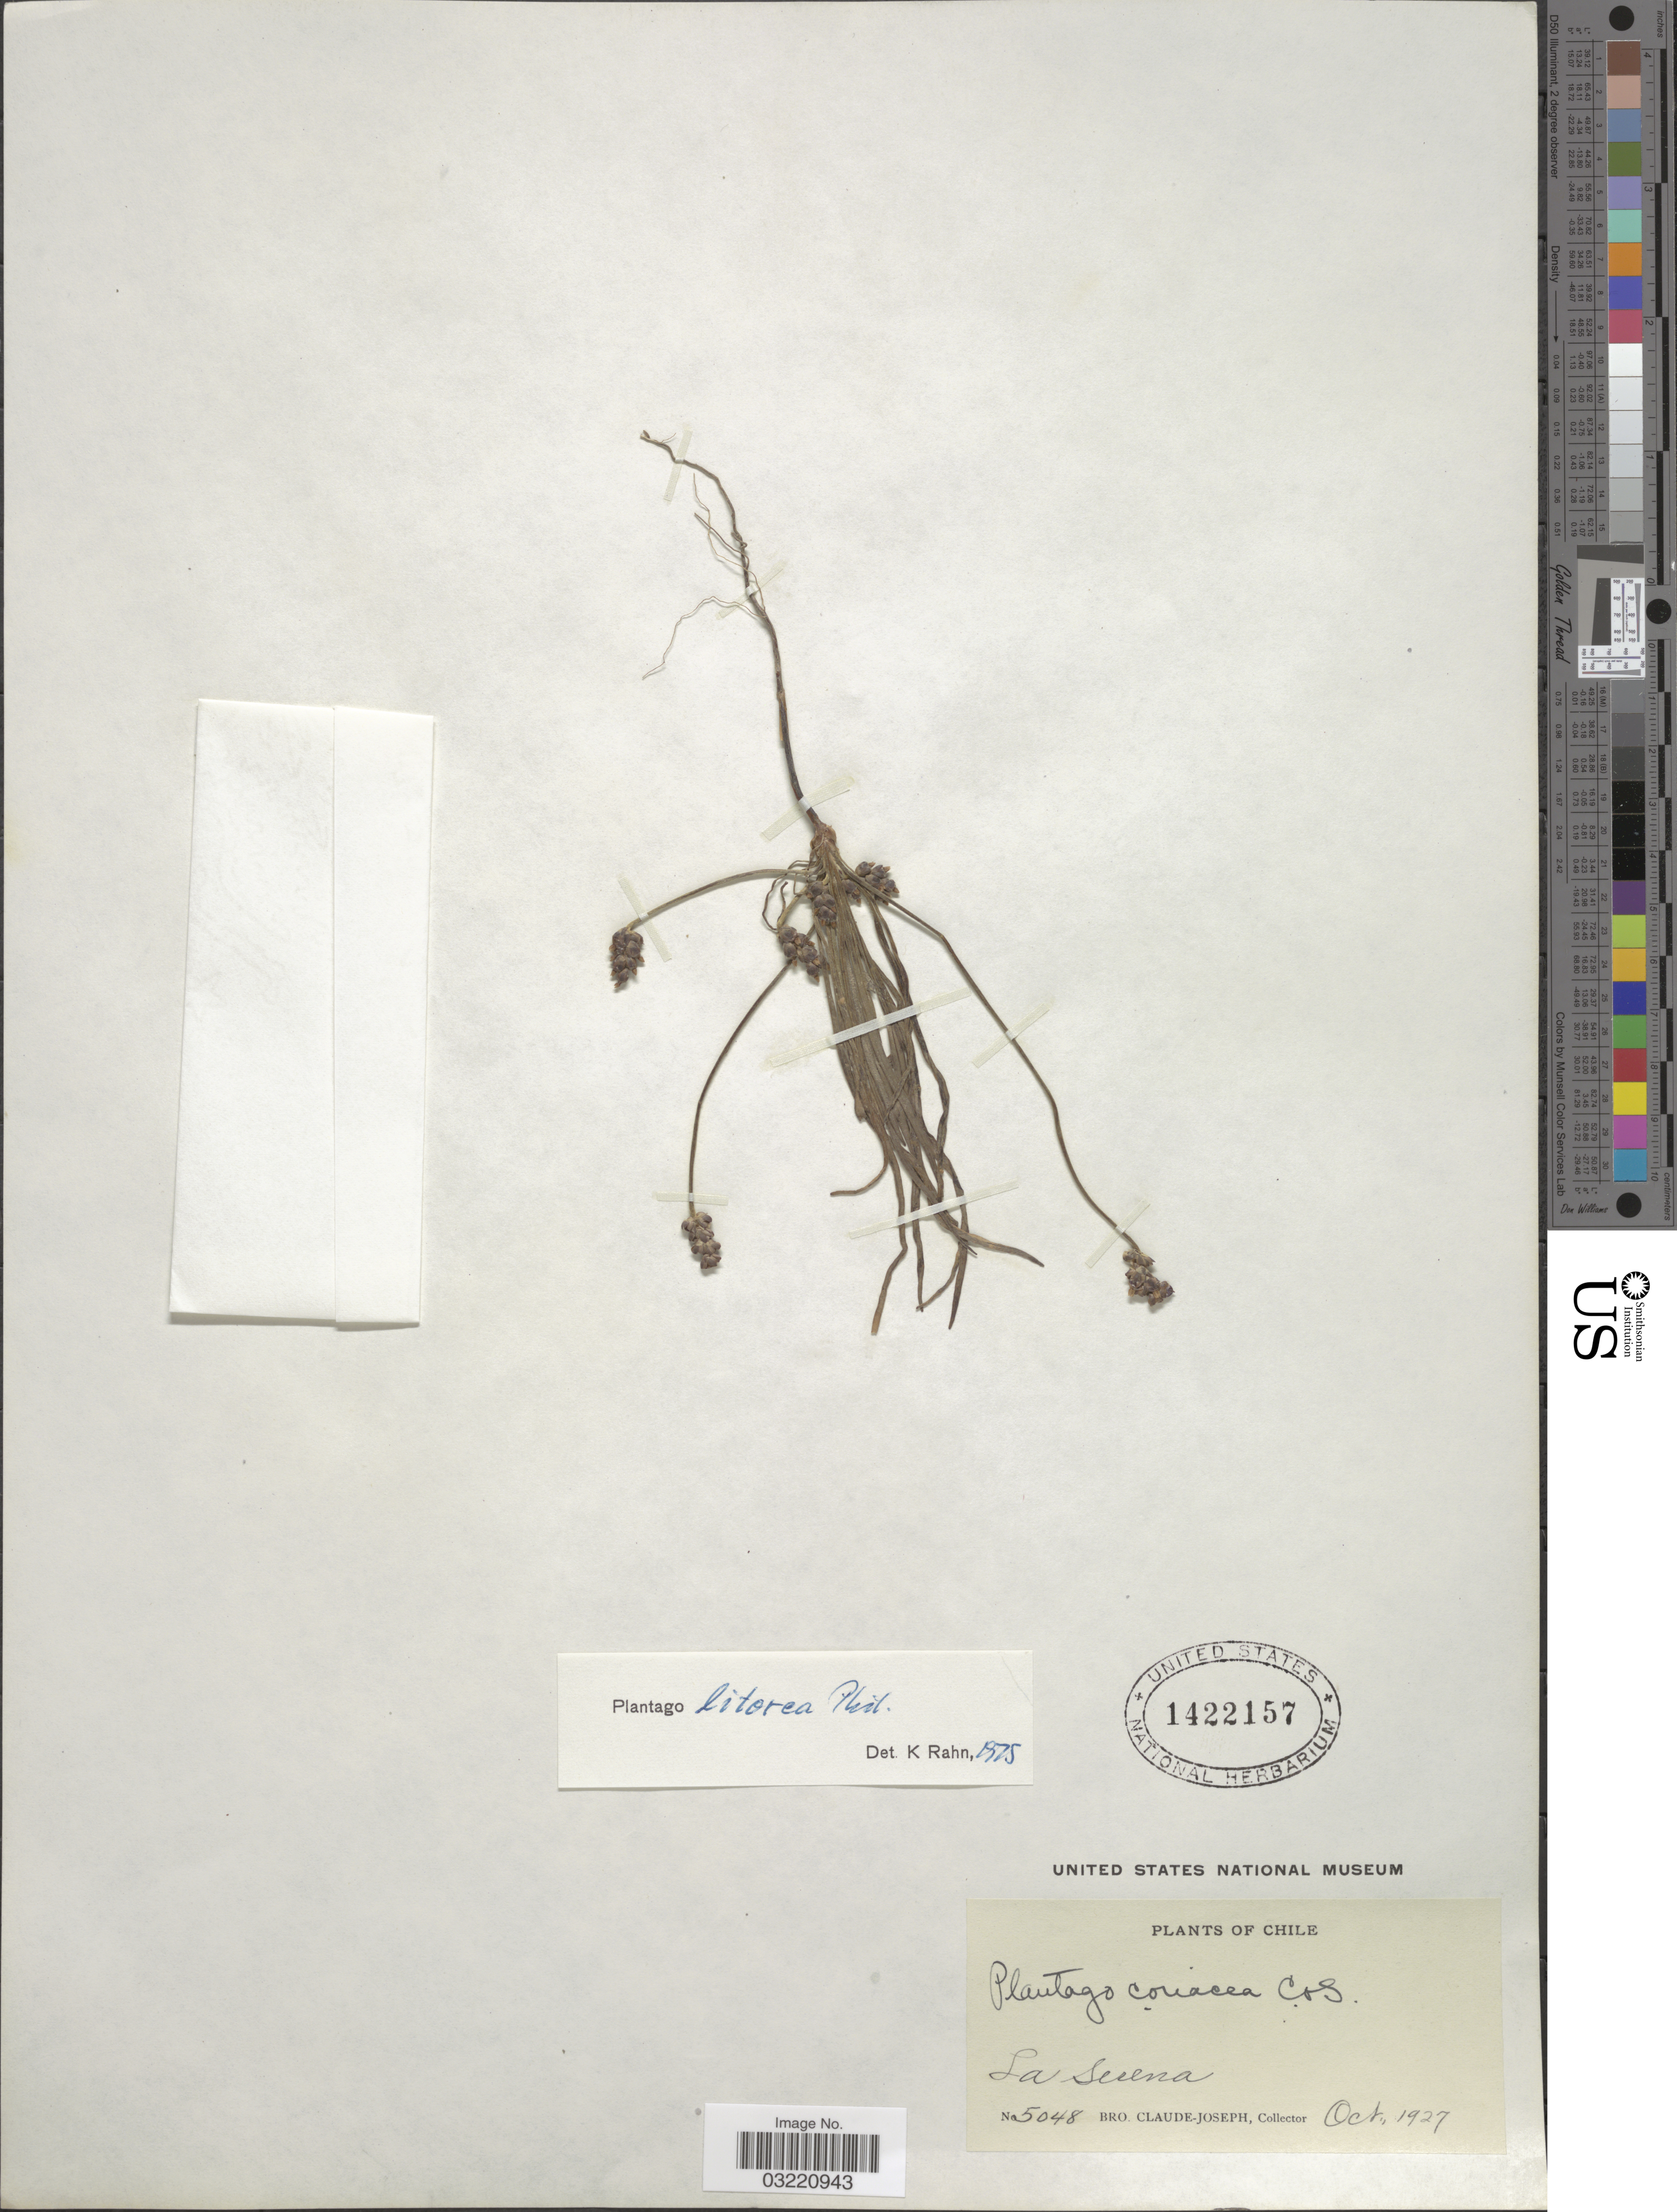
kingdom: Plantae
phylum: Tracheophyta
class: Magnoliopsida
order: Lamiales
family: Plantaginaceae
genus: Plantago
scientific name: Plantago litorea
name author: Phil.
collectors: Bro. Claude-Joseph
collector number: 5048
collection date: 1927-10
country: Chile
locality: La Serena.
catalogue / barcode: US 1422157